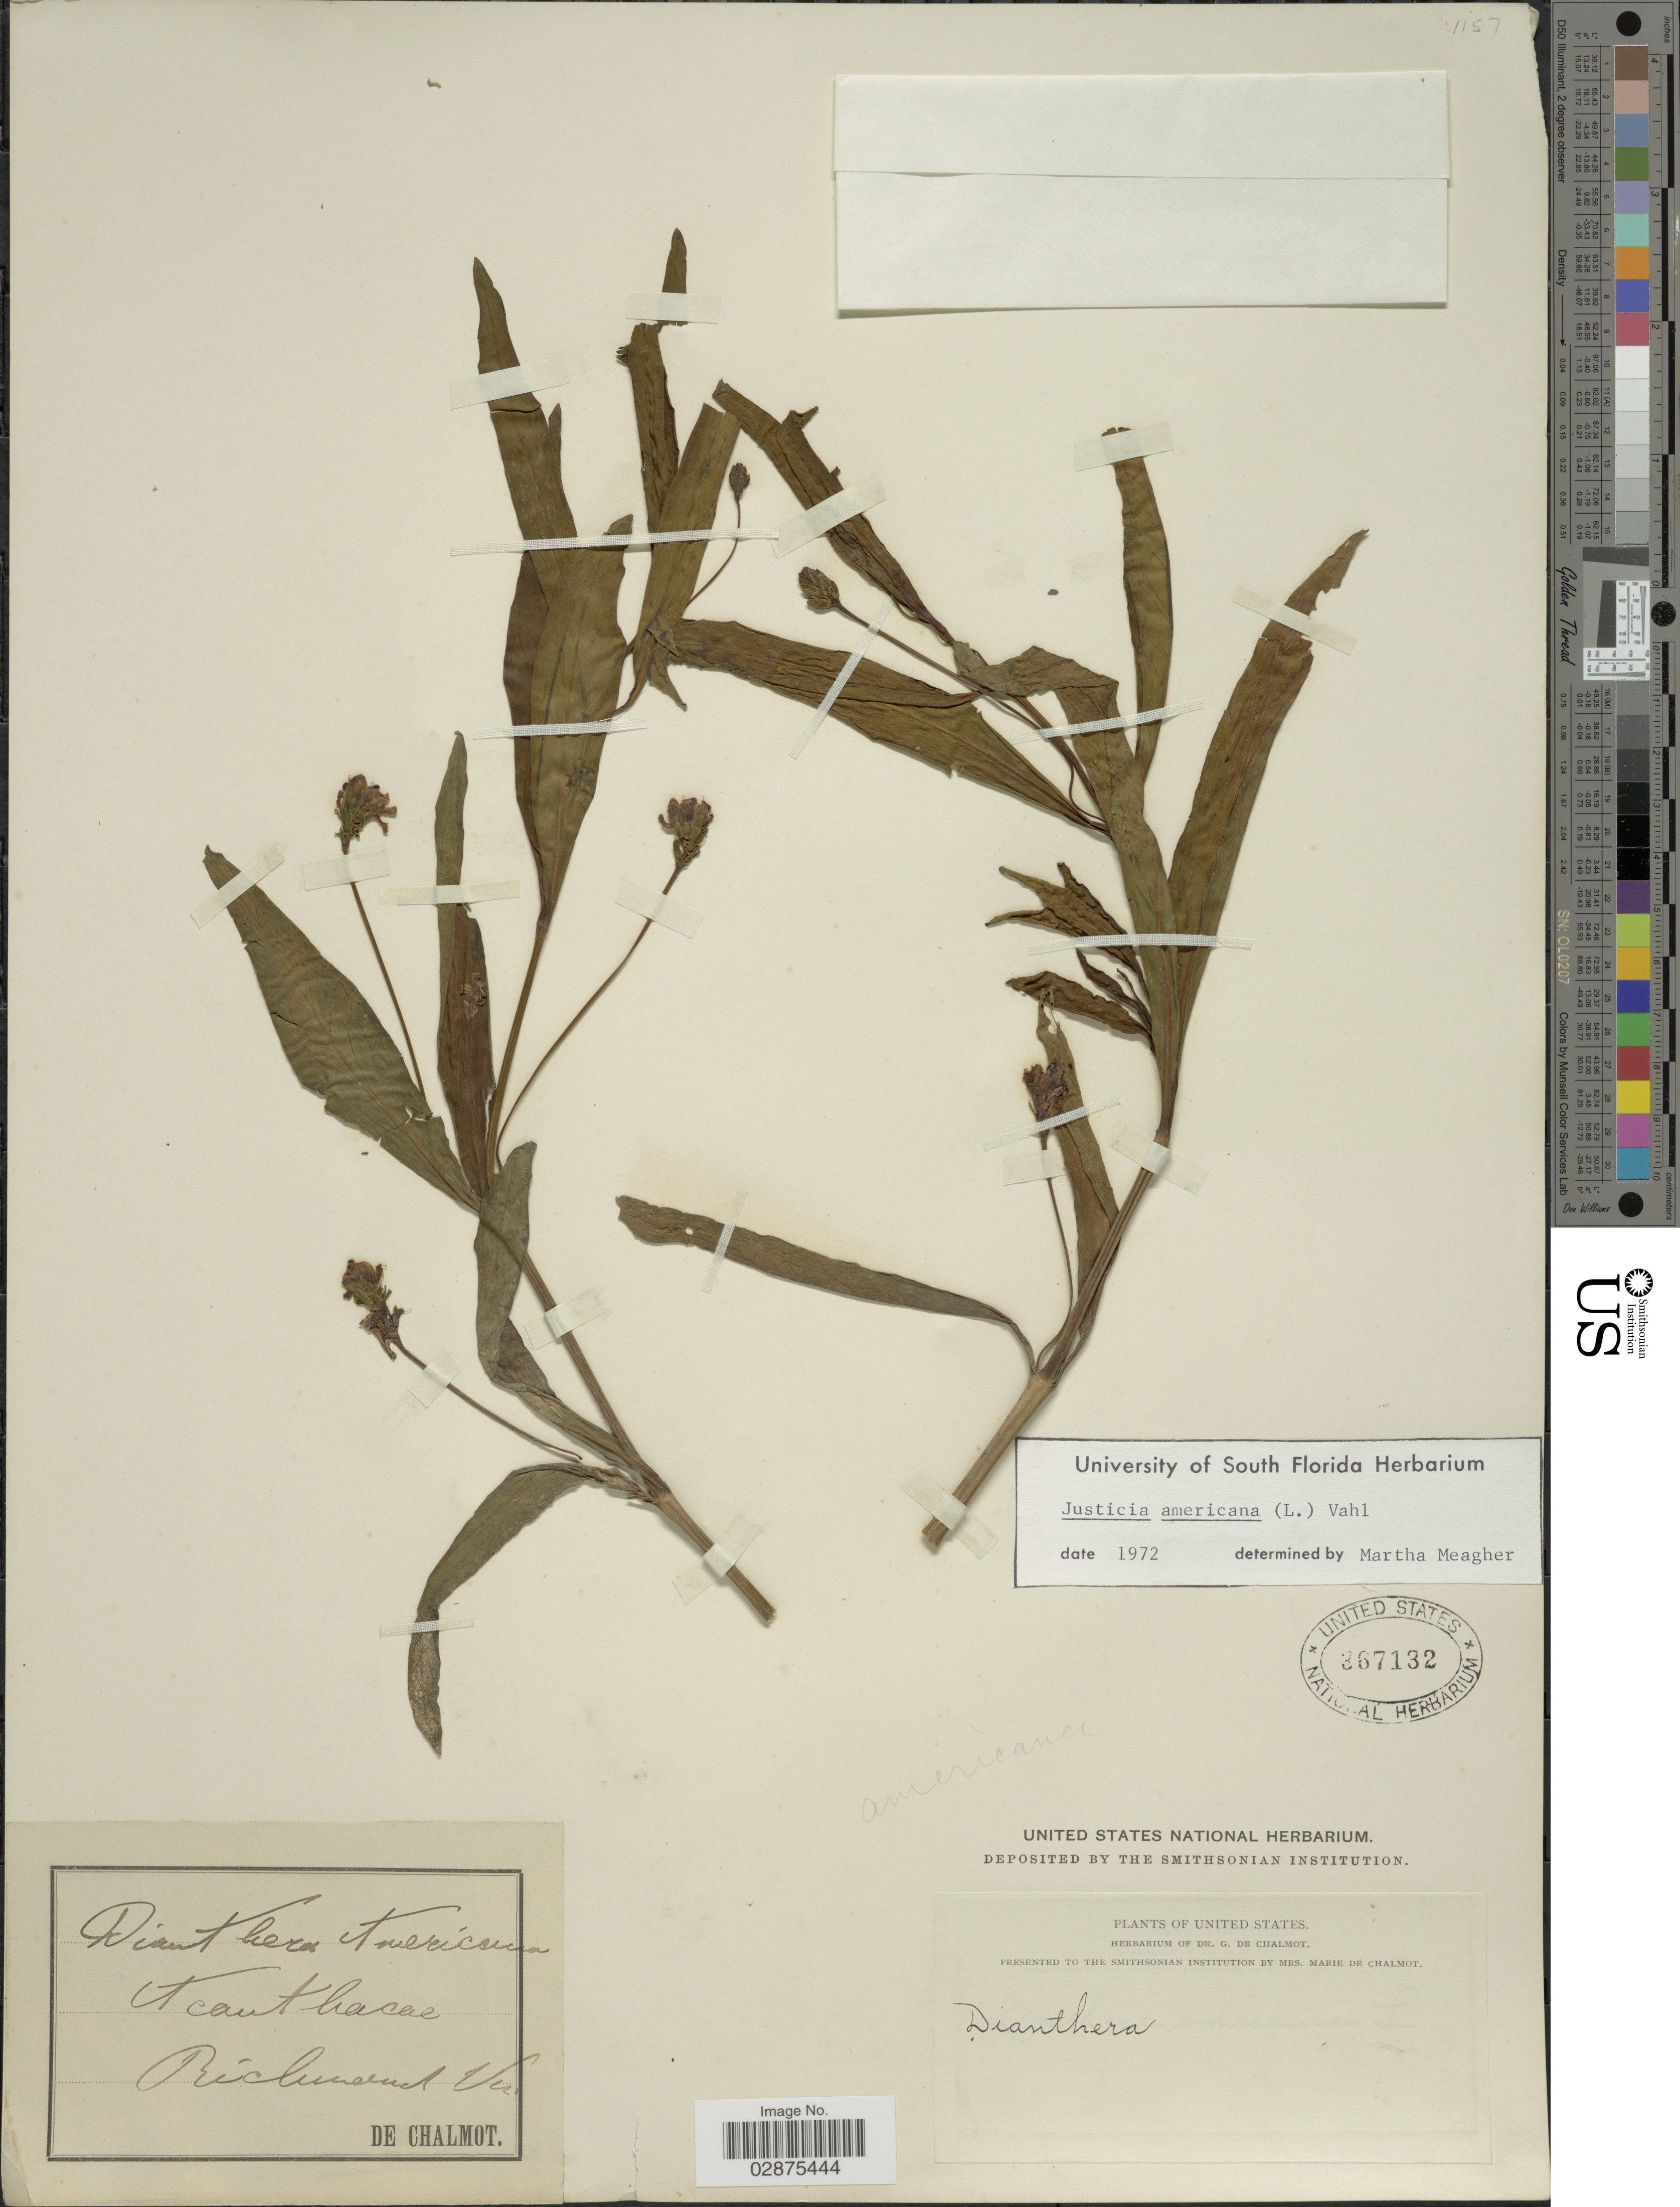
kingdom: Plantae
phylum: Tracheophyta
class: Magnoliopsida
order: Lamiales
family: Acanthaceae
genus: Justicia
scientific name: Justicia americana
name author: (L.) Vahl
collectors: G. de Chalmot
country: United States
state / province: Vermont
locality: Richmond Ver.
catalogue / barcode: US 367132